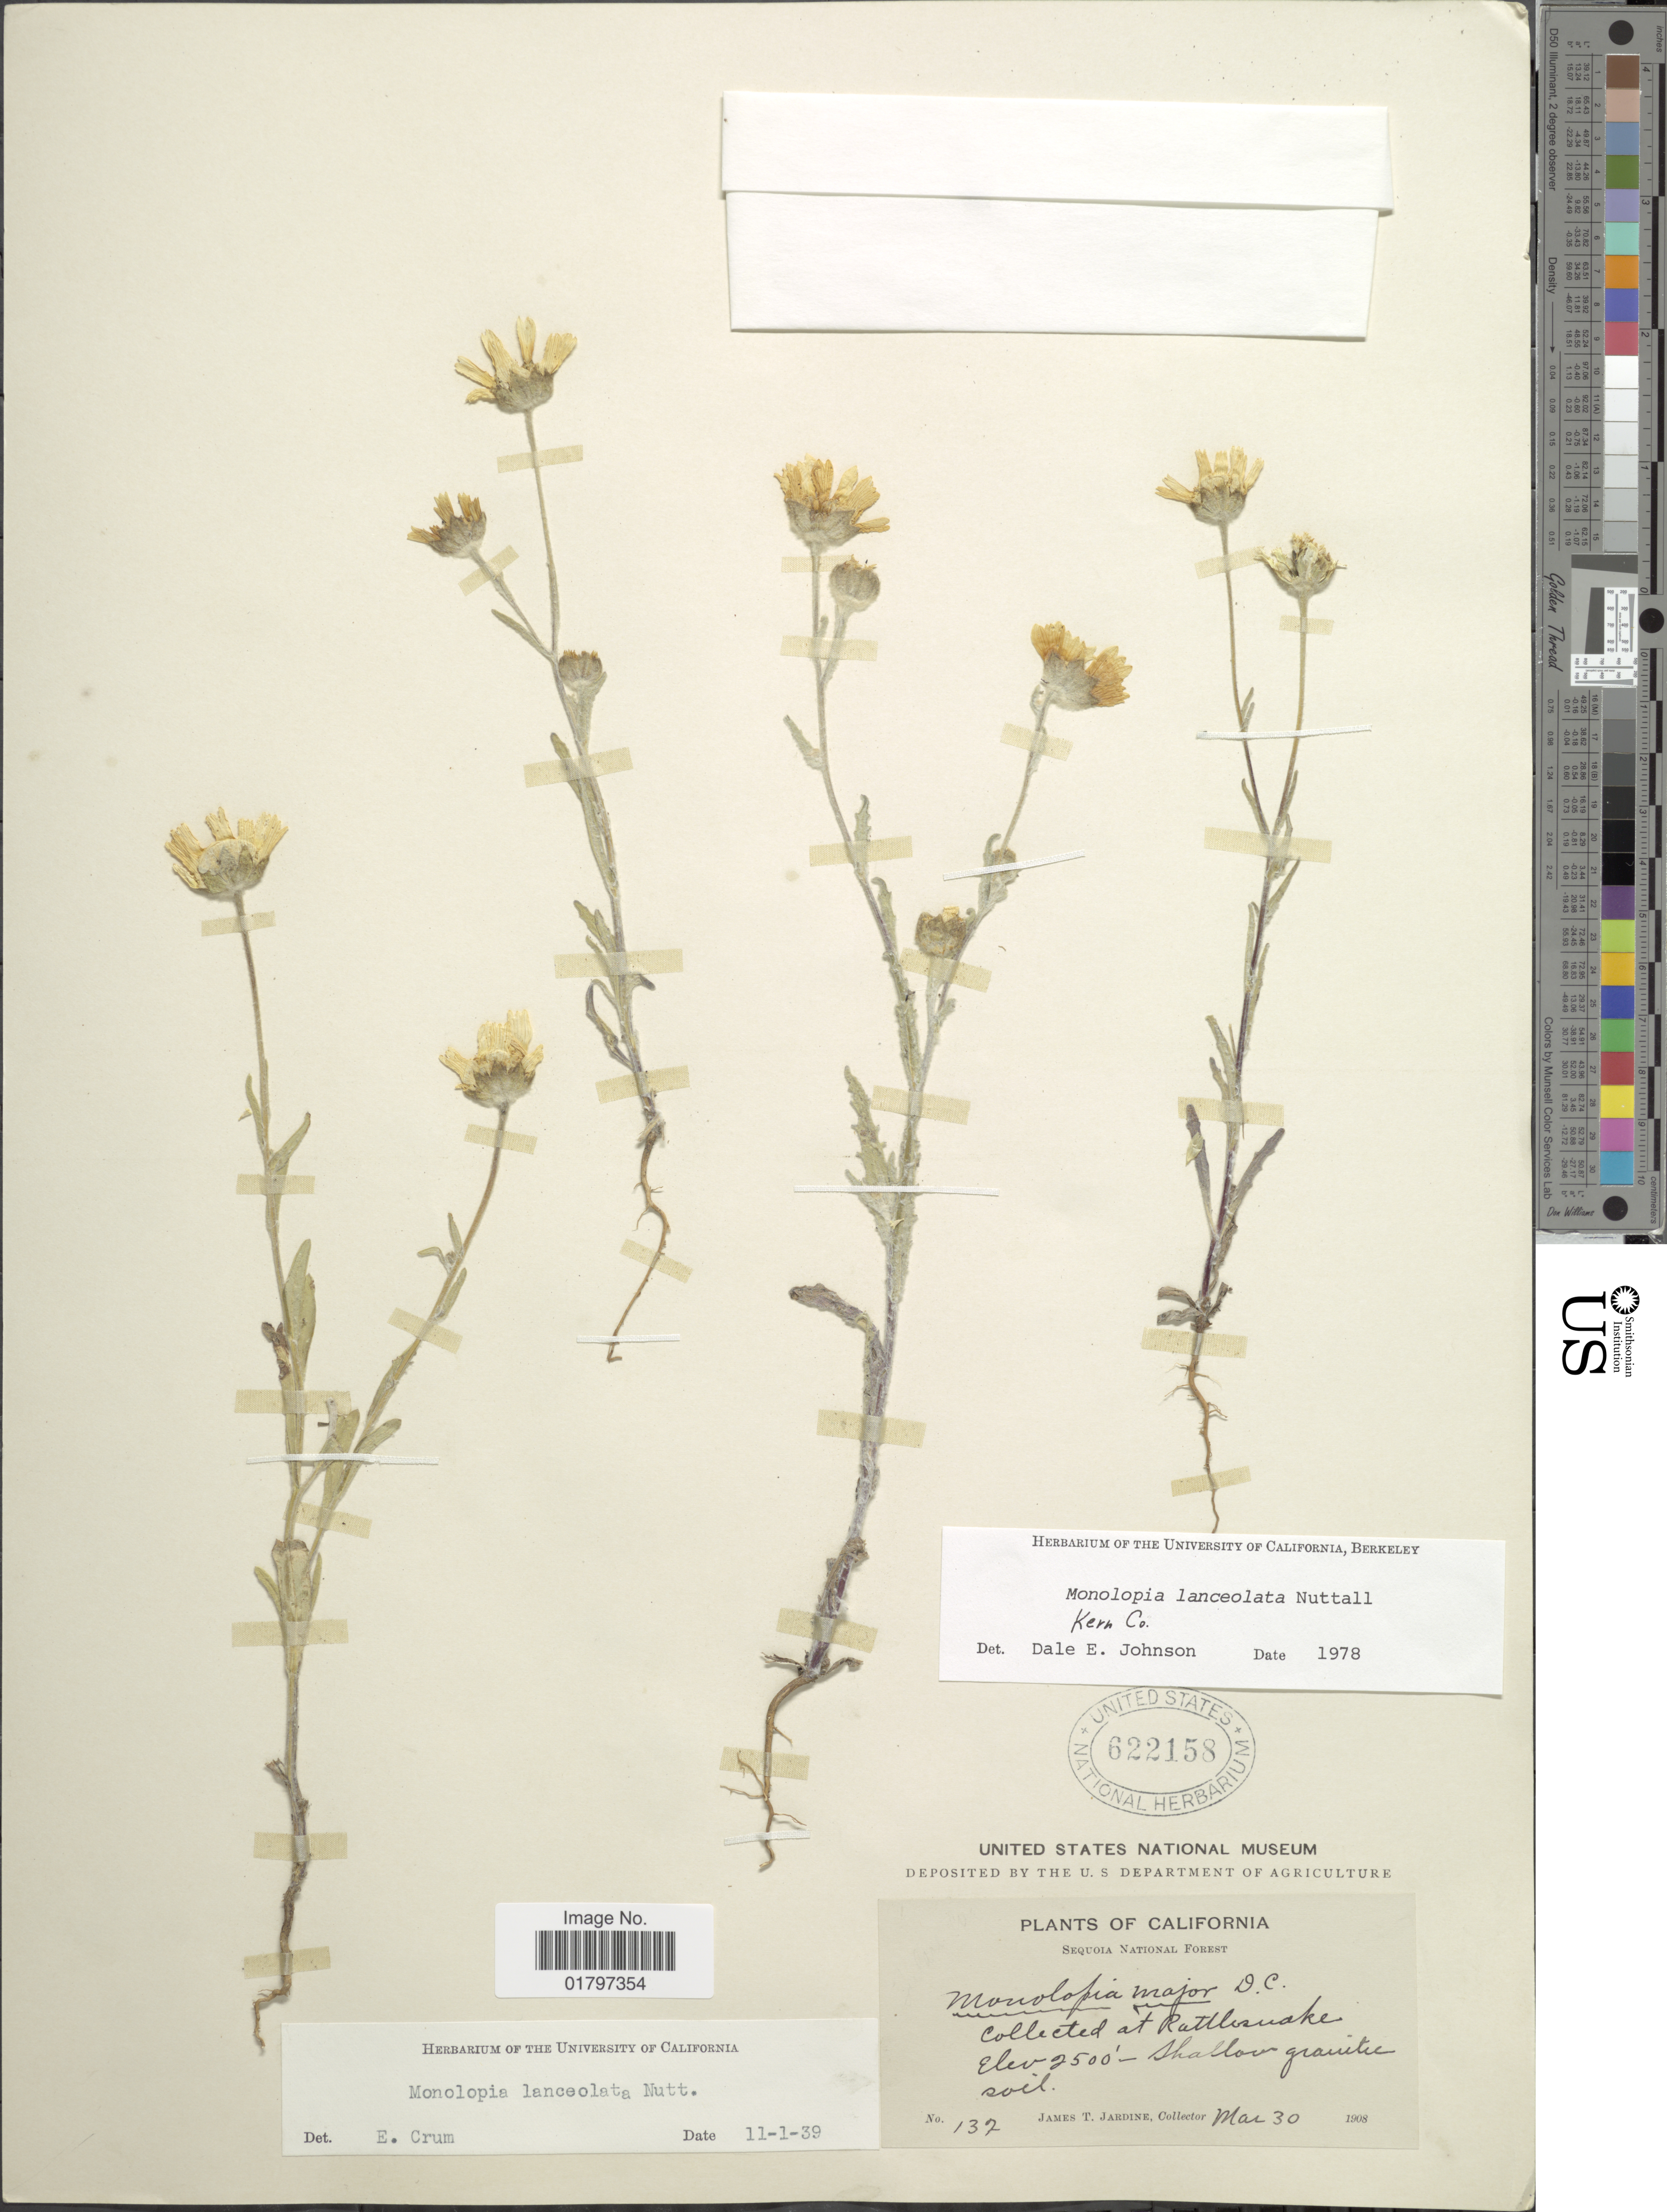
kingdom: Plantae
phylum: Tracheophyta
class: Magnoliopsida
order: Asterales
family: Asteraceae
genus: Monolopia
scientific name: Monolopia lanceolata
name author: Nutt.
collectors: J. T. Jardine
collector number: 132*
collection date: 1908-03-30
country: United States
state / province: California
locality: Sequoia National Forest. Collected at Rattlesnake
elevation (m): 762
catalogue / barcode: US 622158